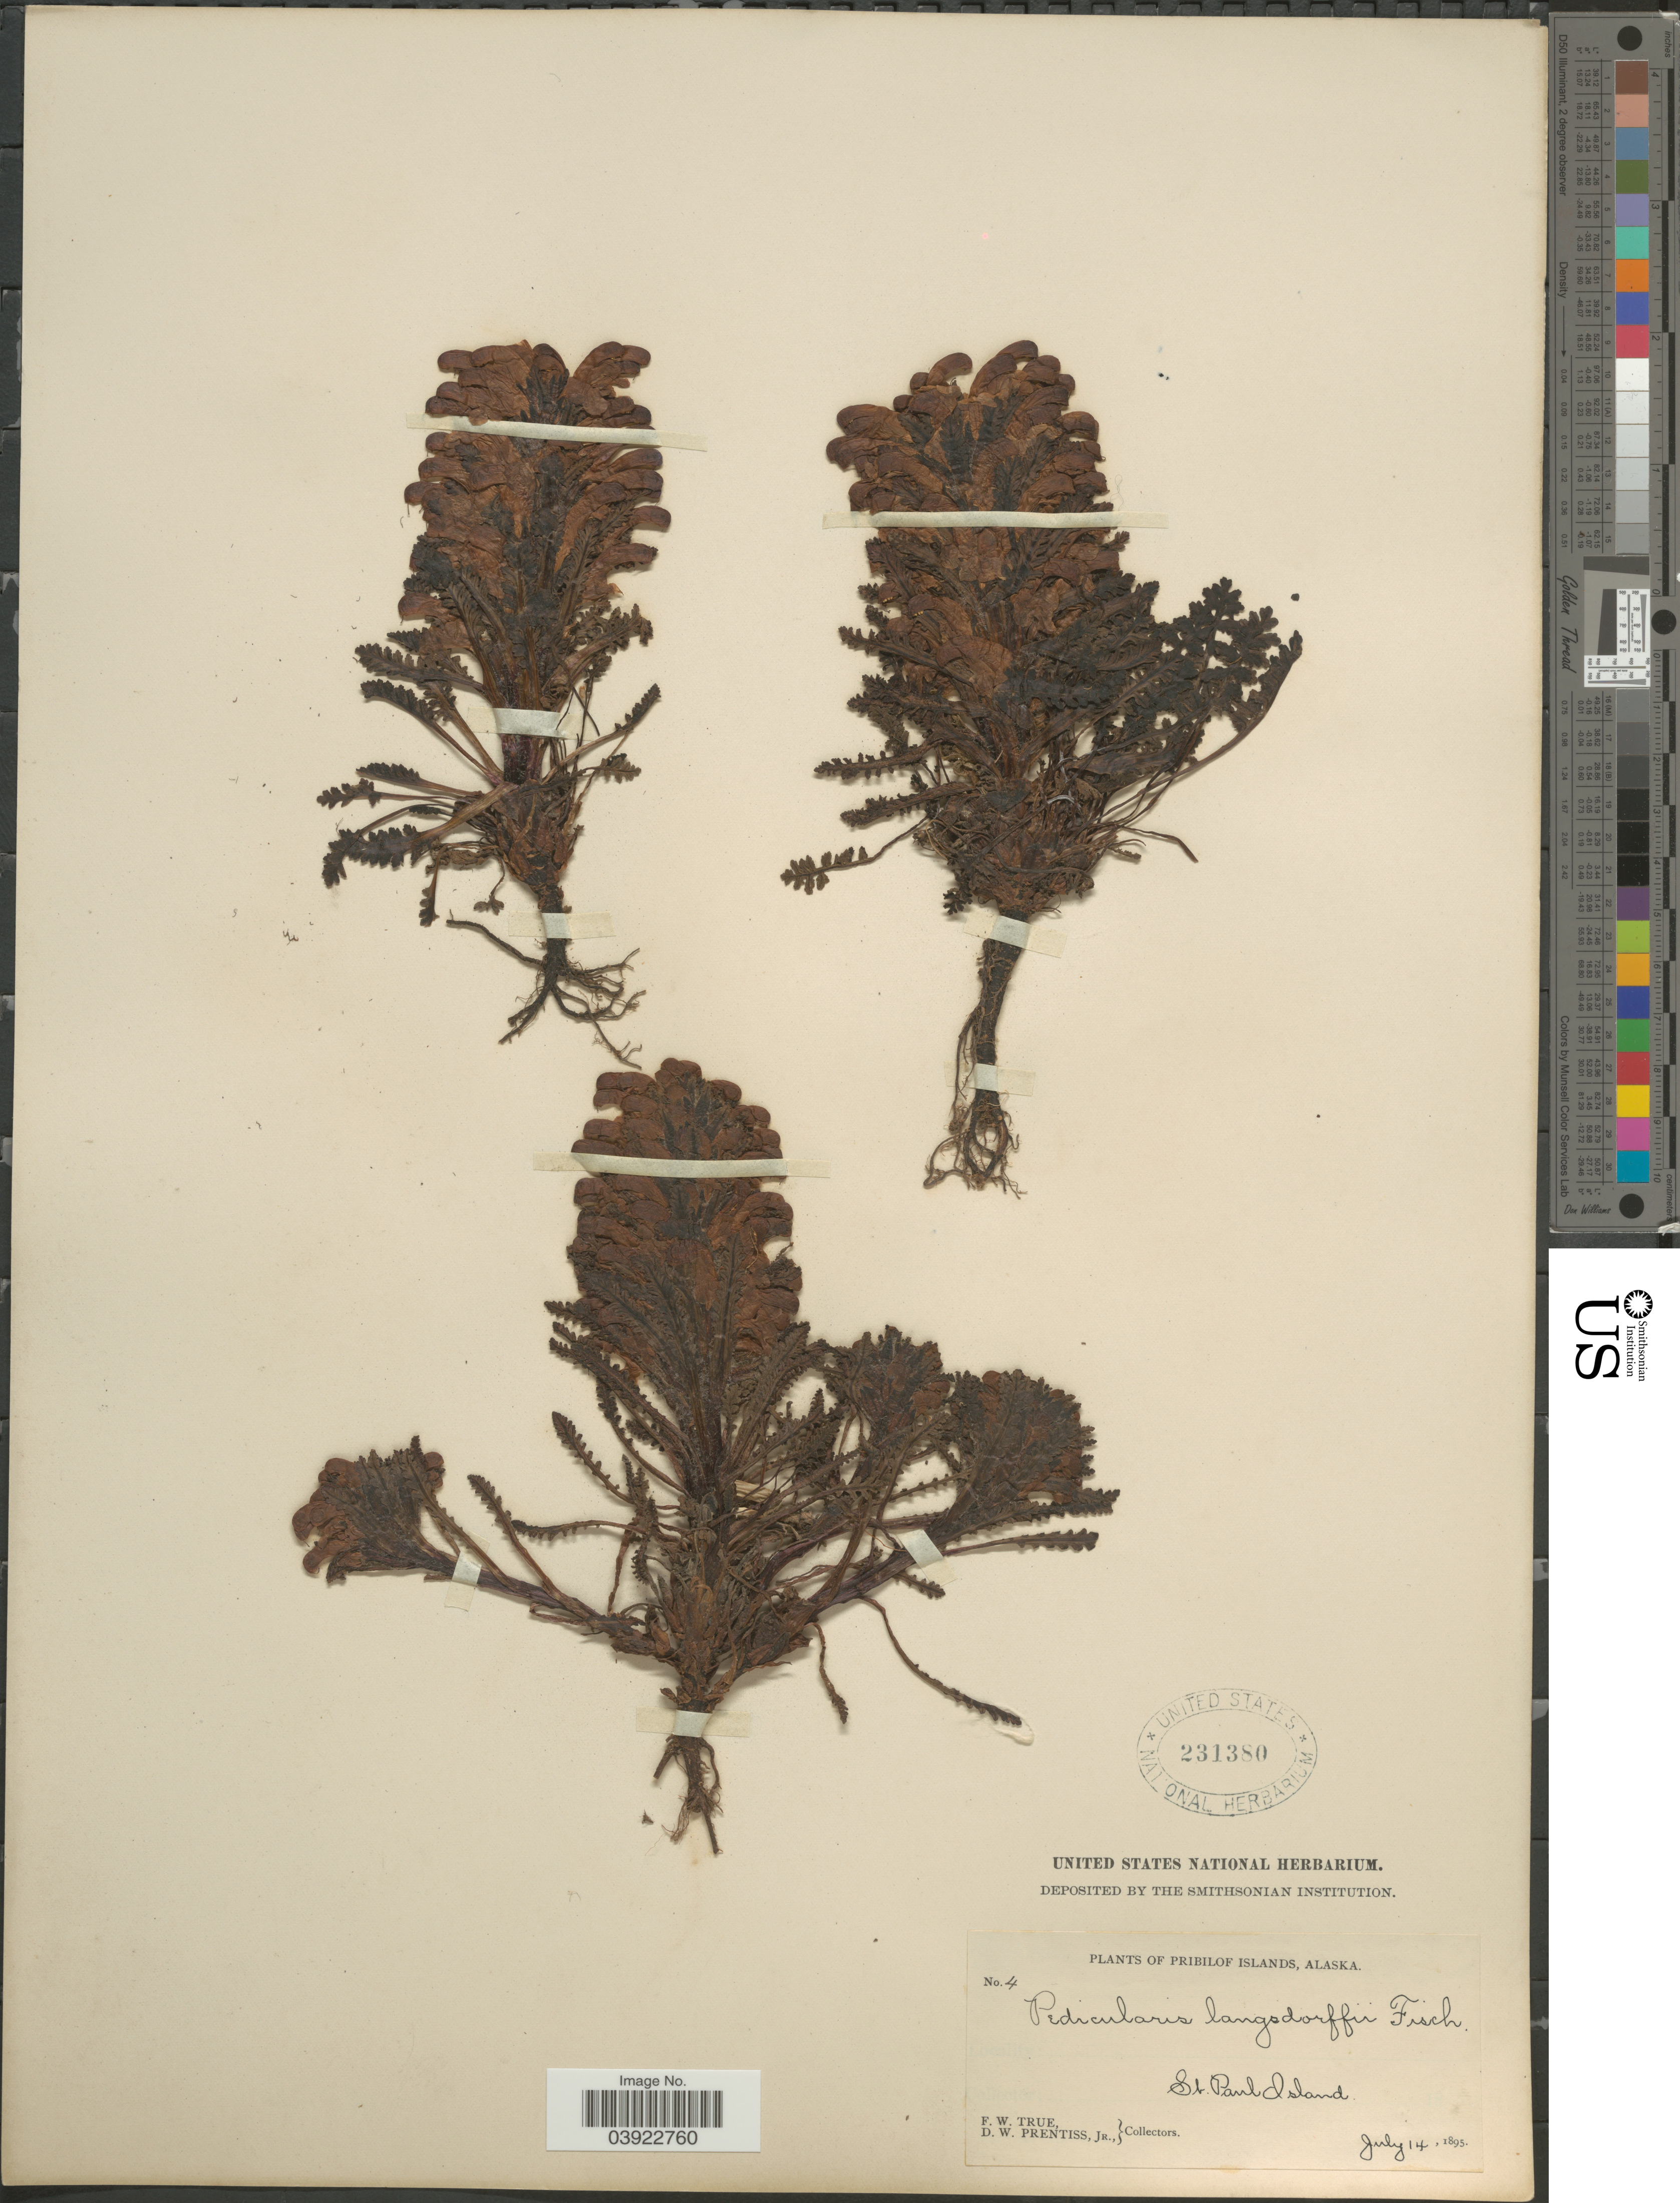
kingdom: Plantae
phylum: Tracheophyta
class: Magnoliopsida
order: Lamiales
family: Orobanchaceae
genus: Pedicularis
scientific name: Pedicularis langsdorffii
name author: Fisch. ex Steven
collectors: F. True & D. Prentiss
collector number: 4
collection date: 1895-07-14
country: United States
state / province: Alaska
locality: Pribilof Islands. St. Paul Island.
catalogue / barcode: US 231380